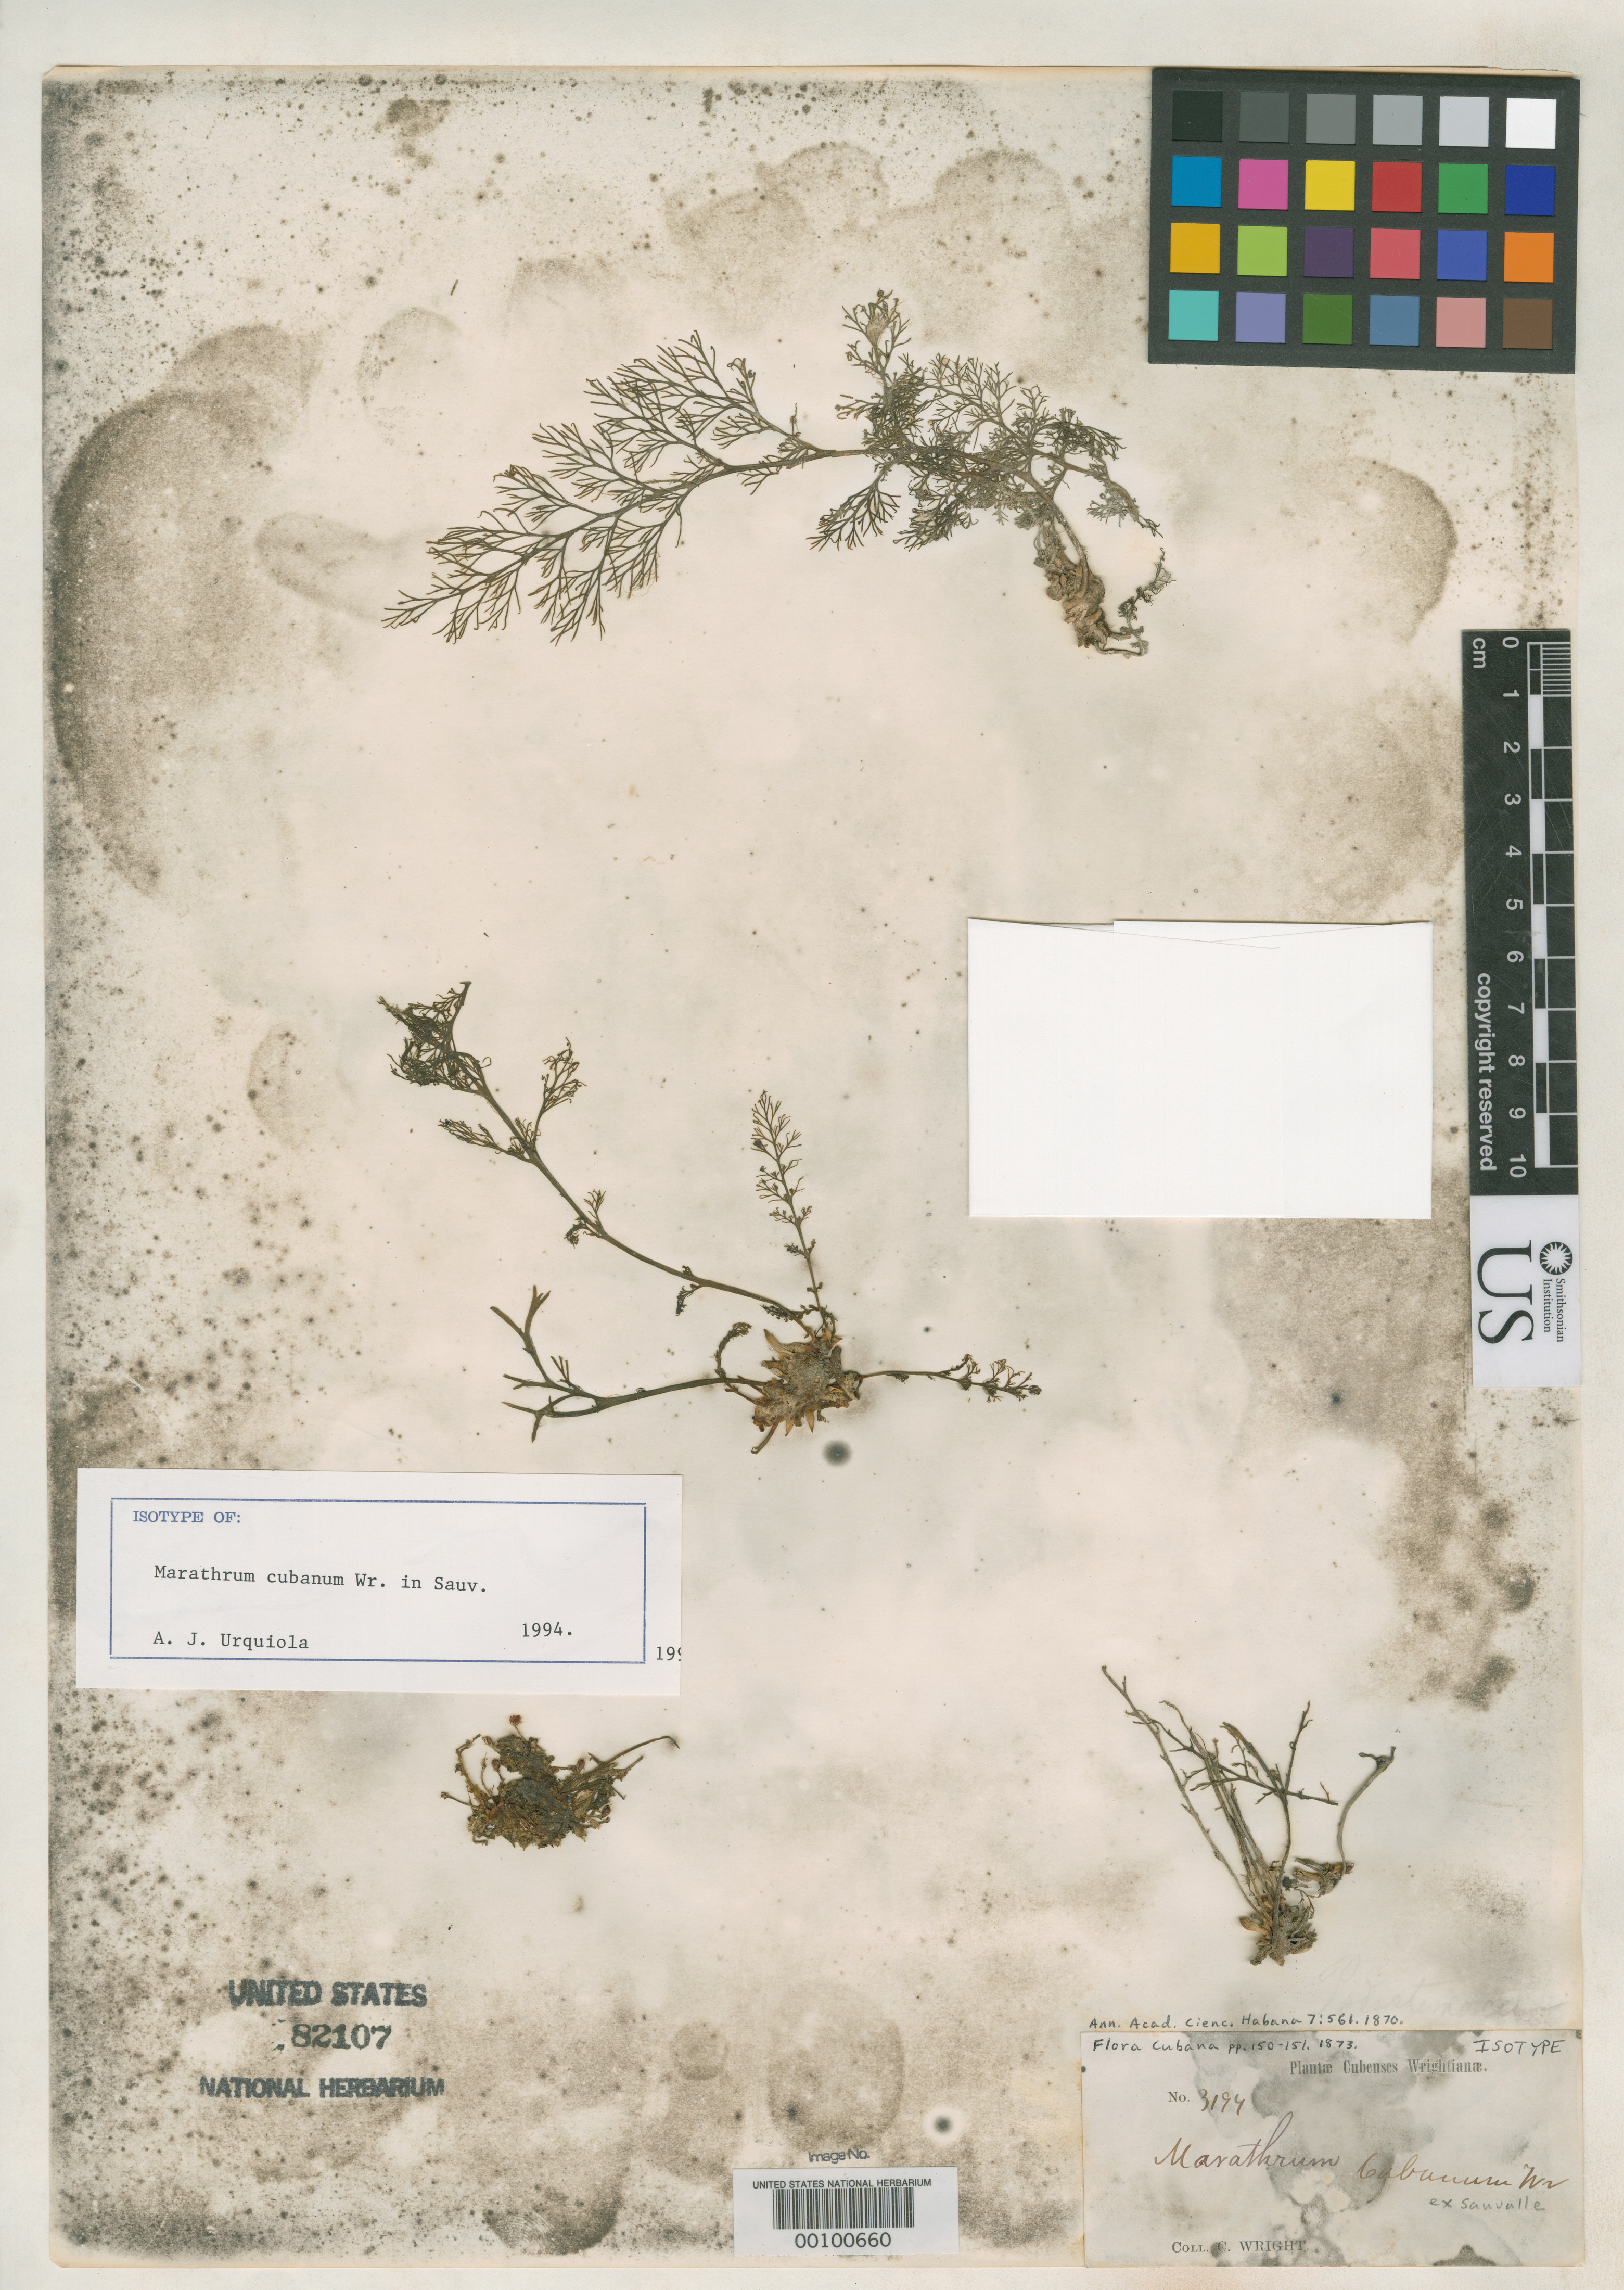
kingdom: Plantae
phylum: Tracheophyta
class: Magnoliopsida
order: Malpighiales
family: Podostemaceae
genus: Marathrum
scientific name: Marathrum cubanum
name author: C. Wright in Sauvalle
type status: Isotype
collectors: C. Wright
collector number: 3194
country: Cuba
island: Greater Antilles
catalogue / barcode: US 82107